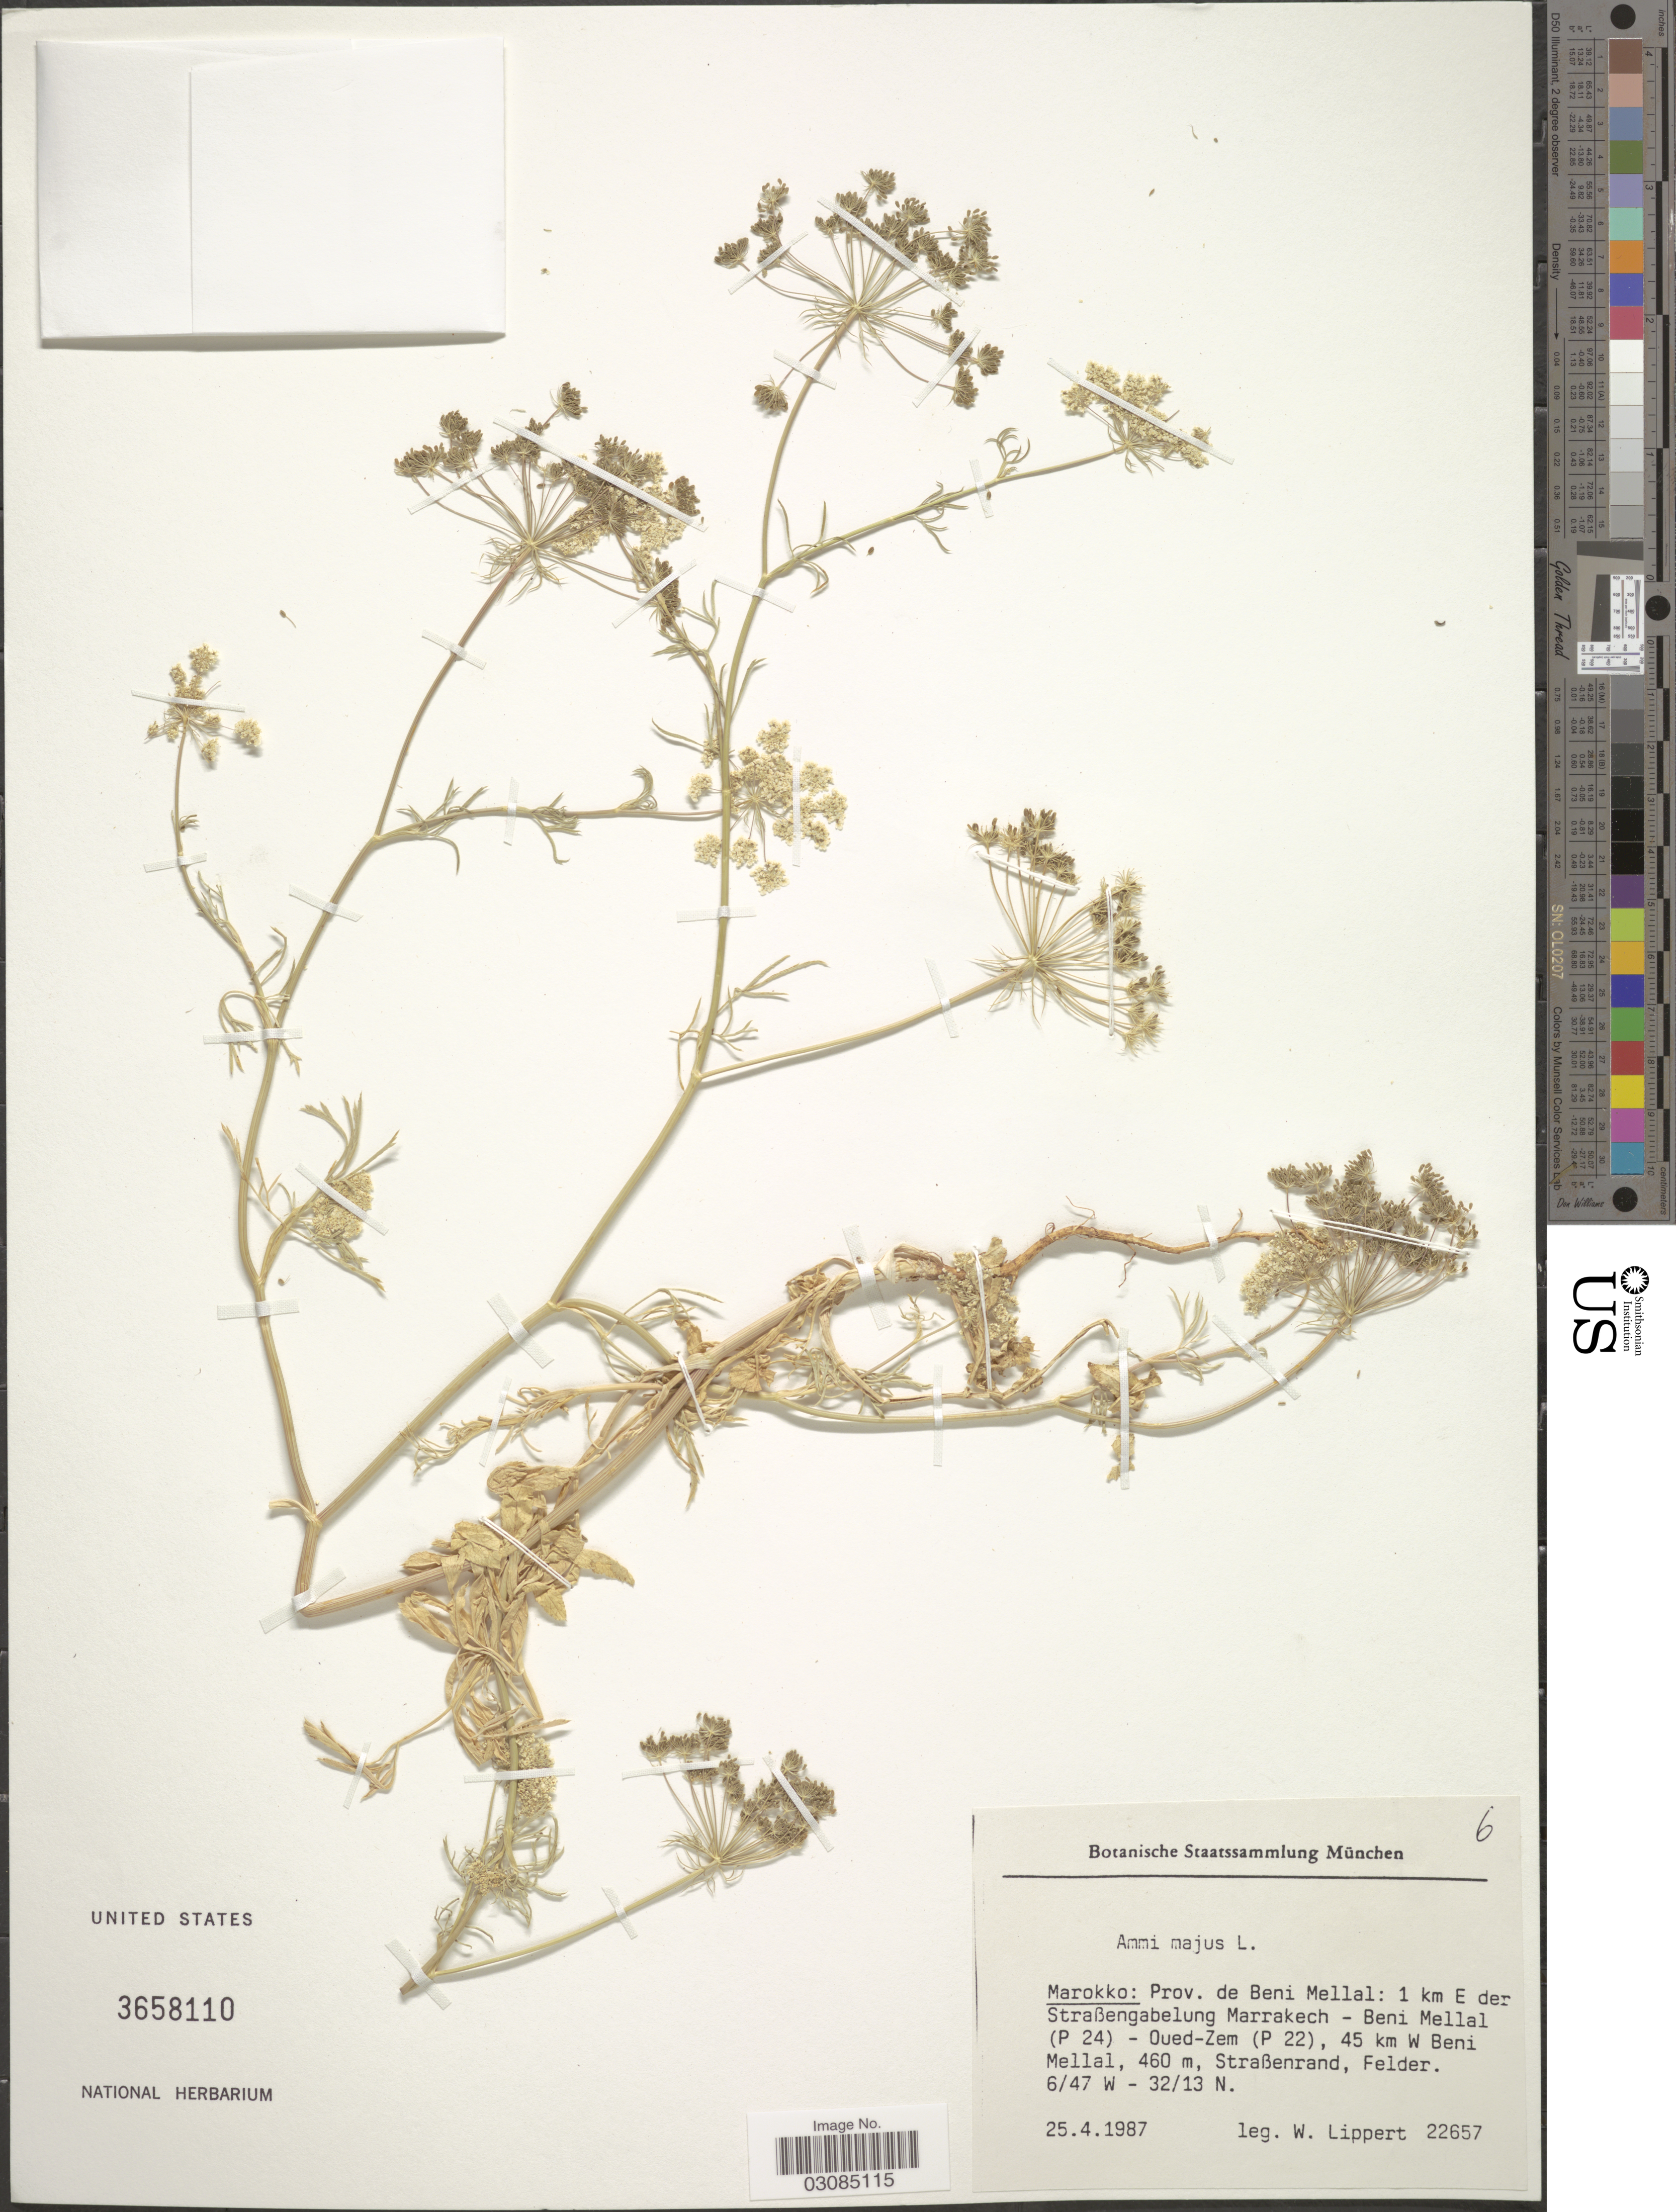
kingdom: Plantae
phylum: Tracheophyta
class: Magnoliopsida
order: Apiales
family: Apiaceae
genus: Ammi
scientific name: Ammi majus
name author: L.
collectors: W. Lippert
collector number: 22657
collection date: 1987-04-25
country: Morocco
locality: Marokko: Prov. de Beni Mellal: 1 km E der Straßengabelung Marrakech - Beni Mellal (P 24) - Oued-Zem (P 22), 45 km W Beni Mellal, Straßenrand, Felder.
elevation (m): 460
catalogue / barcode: US 3658110